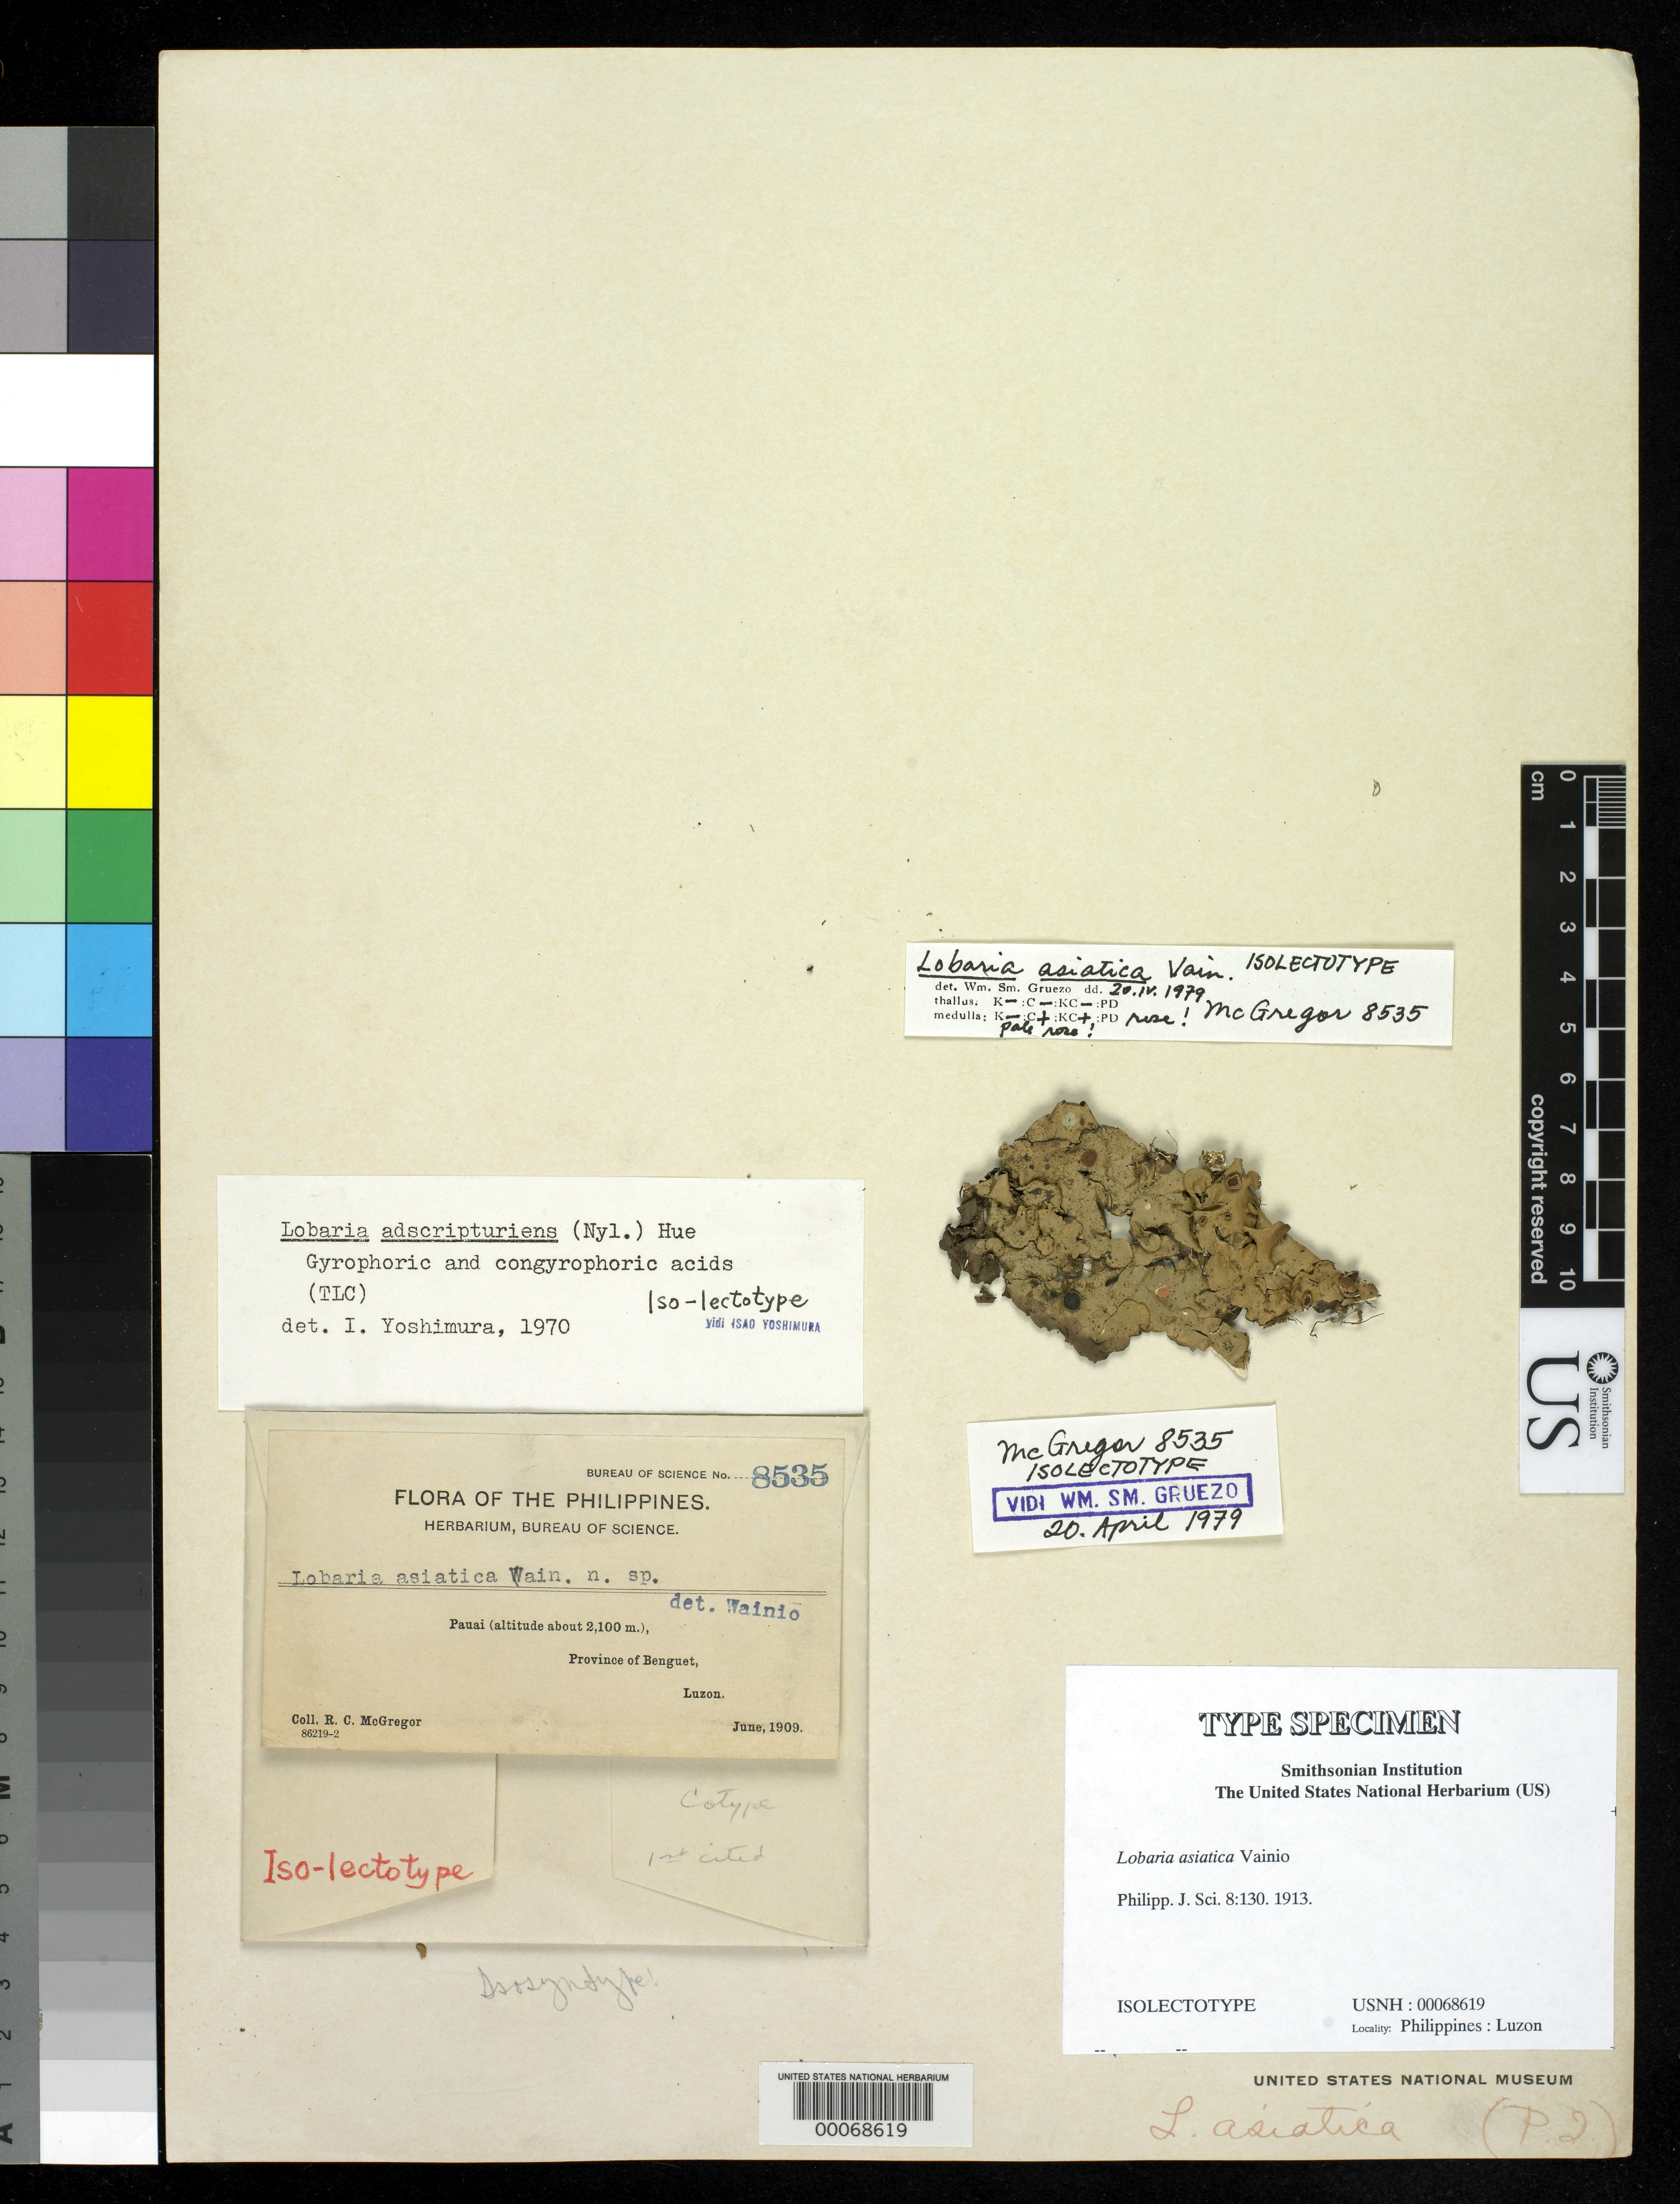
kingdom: Fungi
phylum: Ascomycota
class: Lecanoromycetes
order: Peltigerales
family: Lobariaceae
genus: Lobaria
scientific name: Lobaria asiatica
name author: Vain.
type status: Isolectotype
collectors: R. C. McGregor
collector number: Bur. Sci. 8535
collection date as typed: Jun 1909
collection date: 1909-06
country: Philippines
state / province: Cordillera (Administrative Region)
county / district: Benguet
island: Luzon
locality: Pauai.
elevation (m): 2100